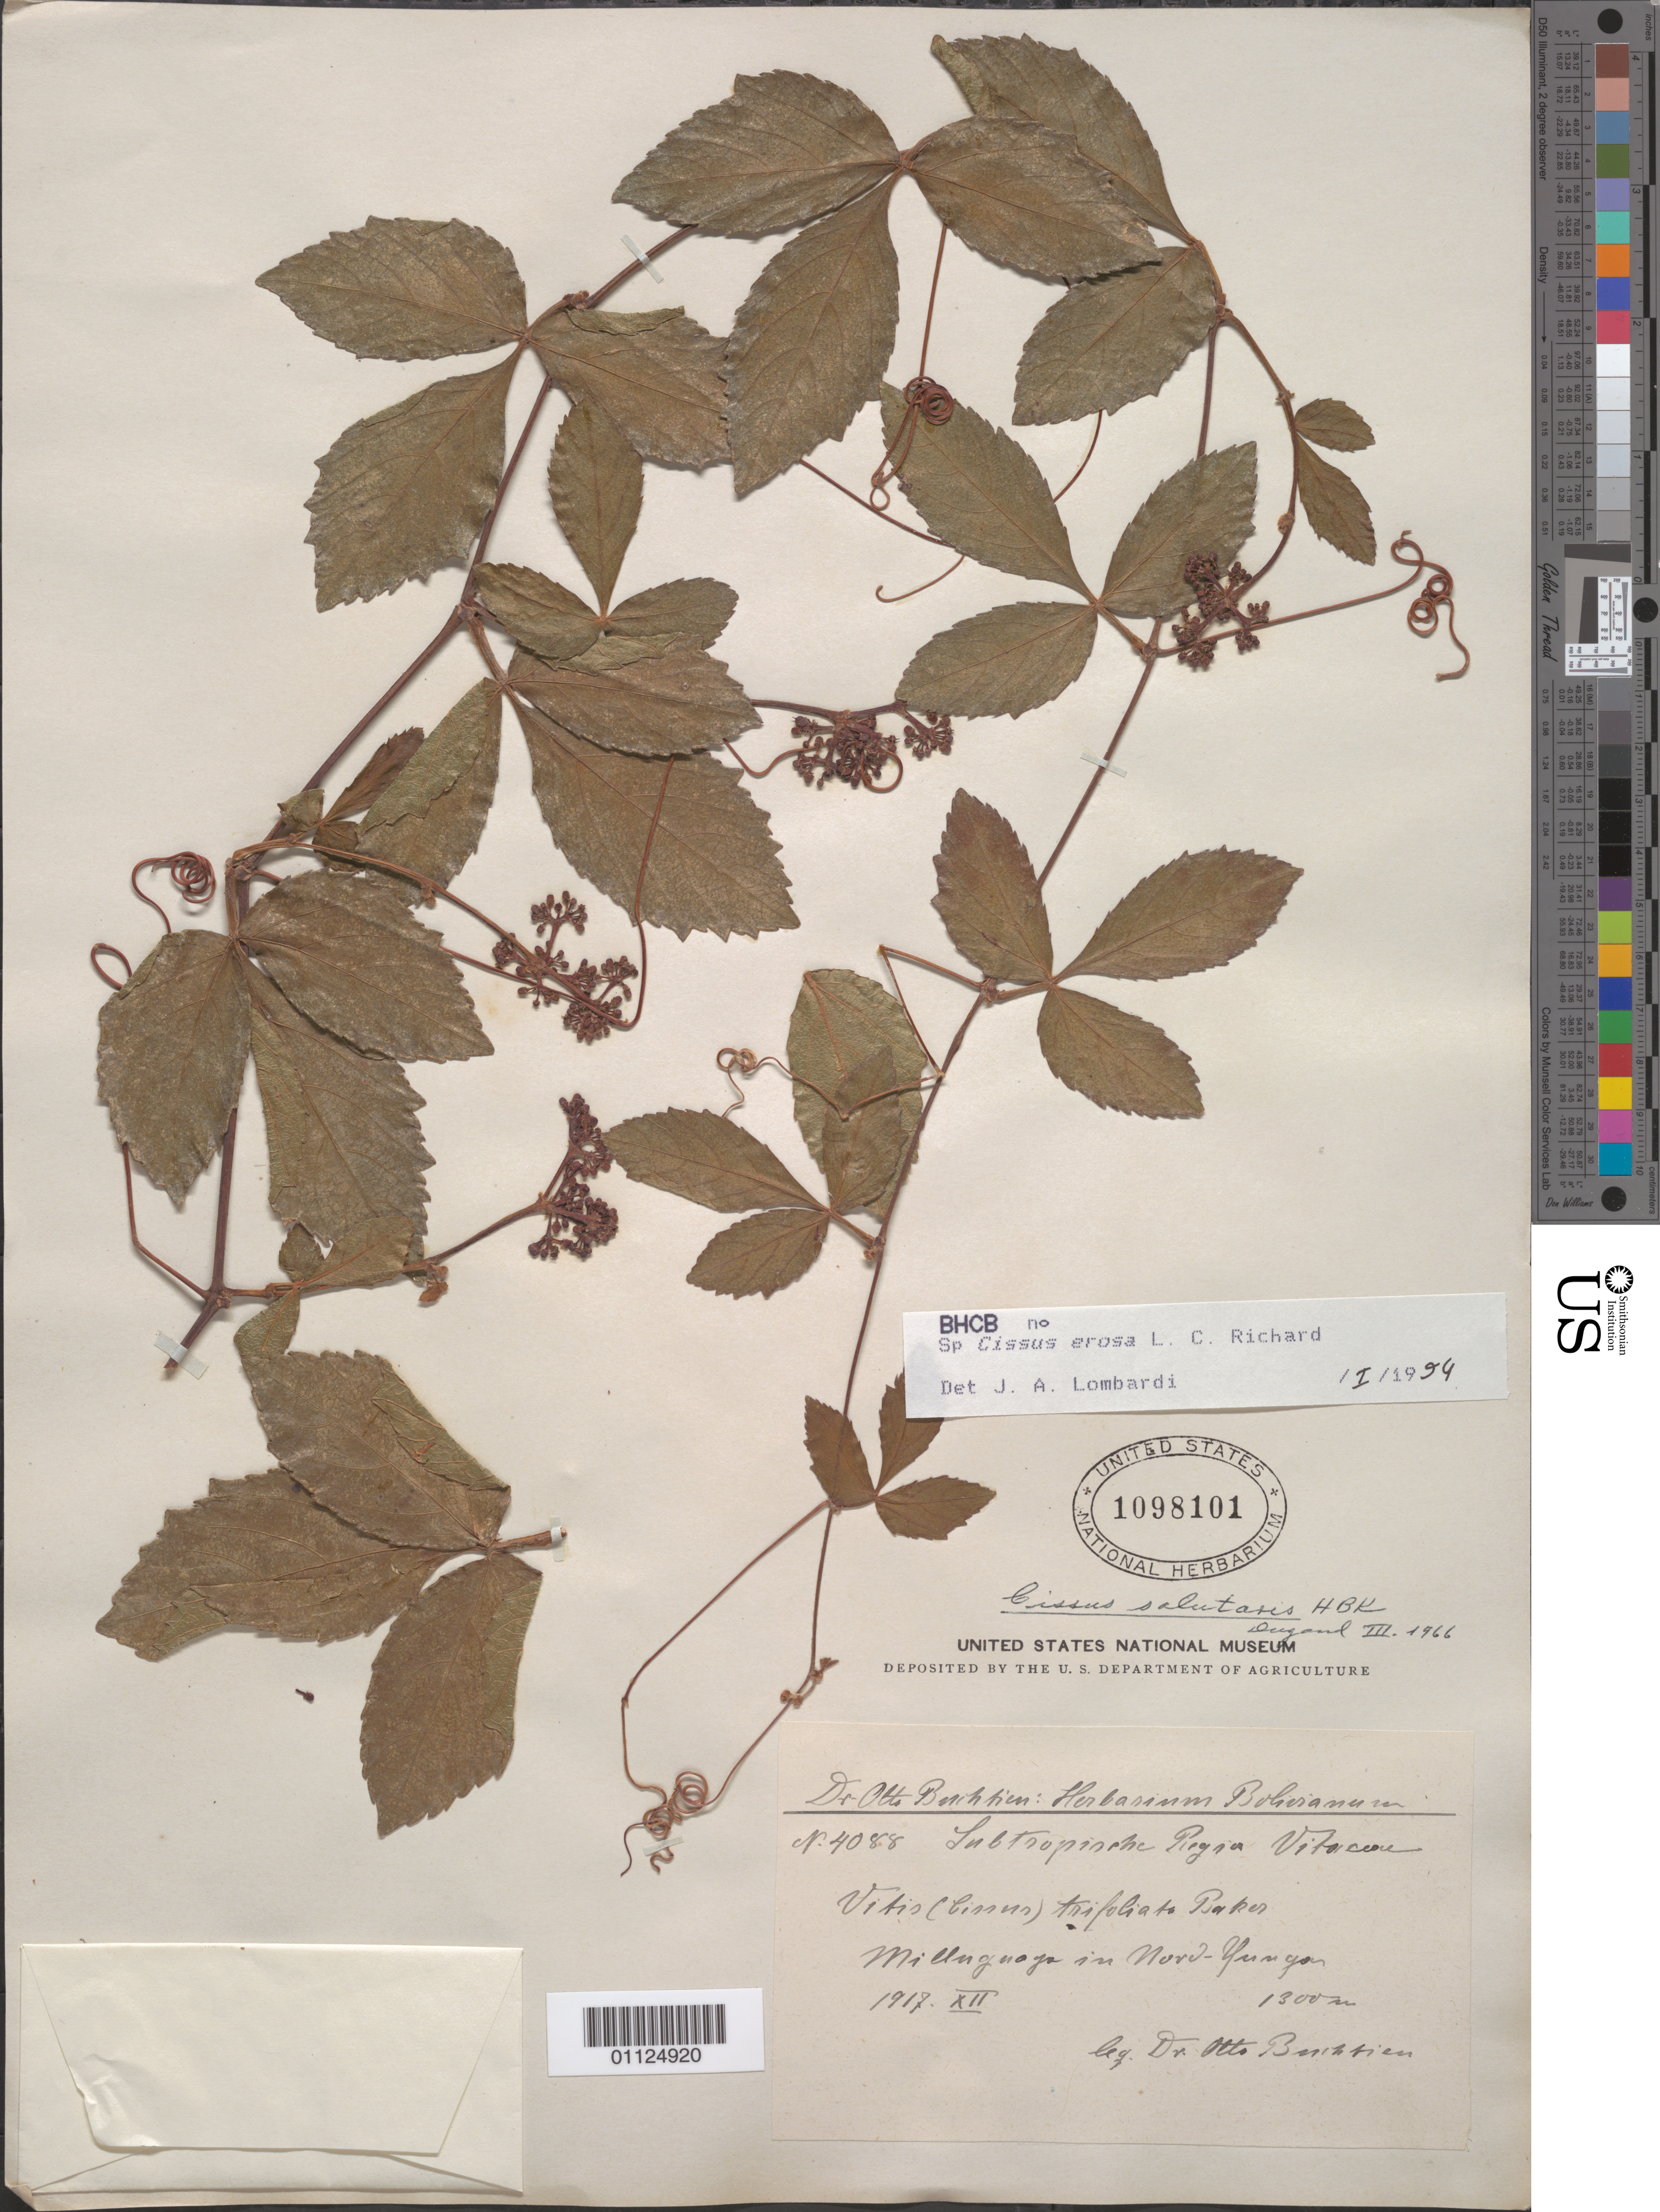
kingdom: Plantae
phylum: Tracheophyta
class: Magnoliopsida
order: Vitales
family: Vitaceae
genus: Cissus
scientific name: Cissus erosa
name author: Rich.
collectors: O. Buchtien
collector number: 4088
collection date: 1917-12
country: Bolivia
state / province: La Paz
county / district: Nor Yungas / Sud Yungas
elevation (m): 1300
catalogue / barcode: US 1098101